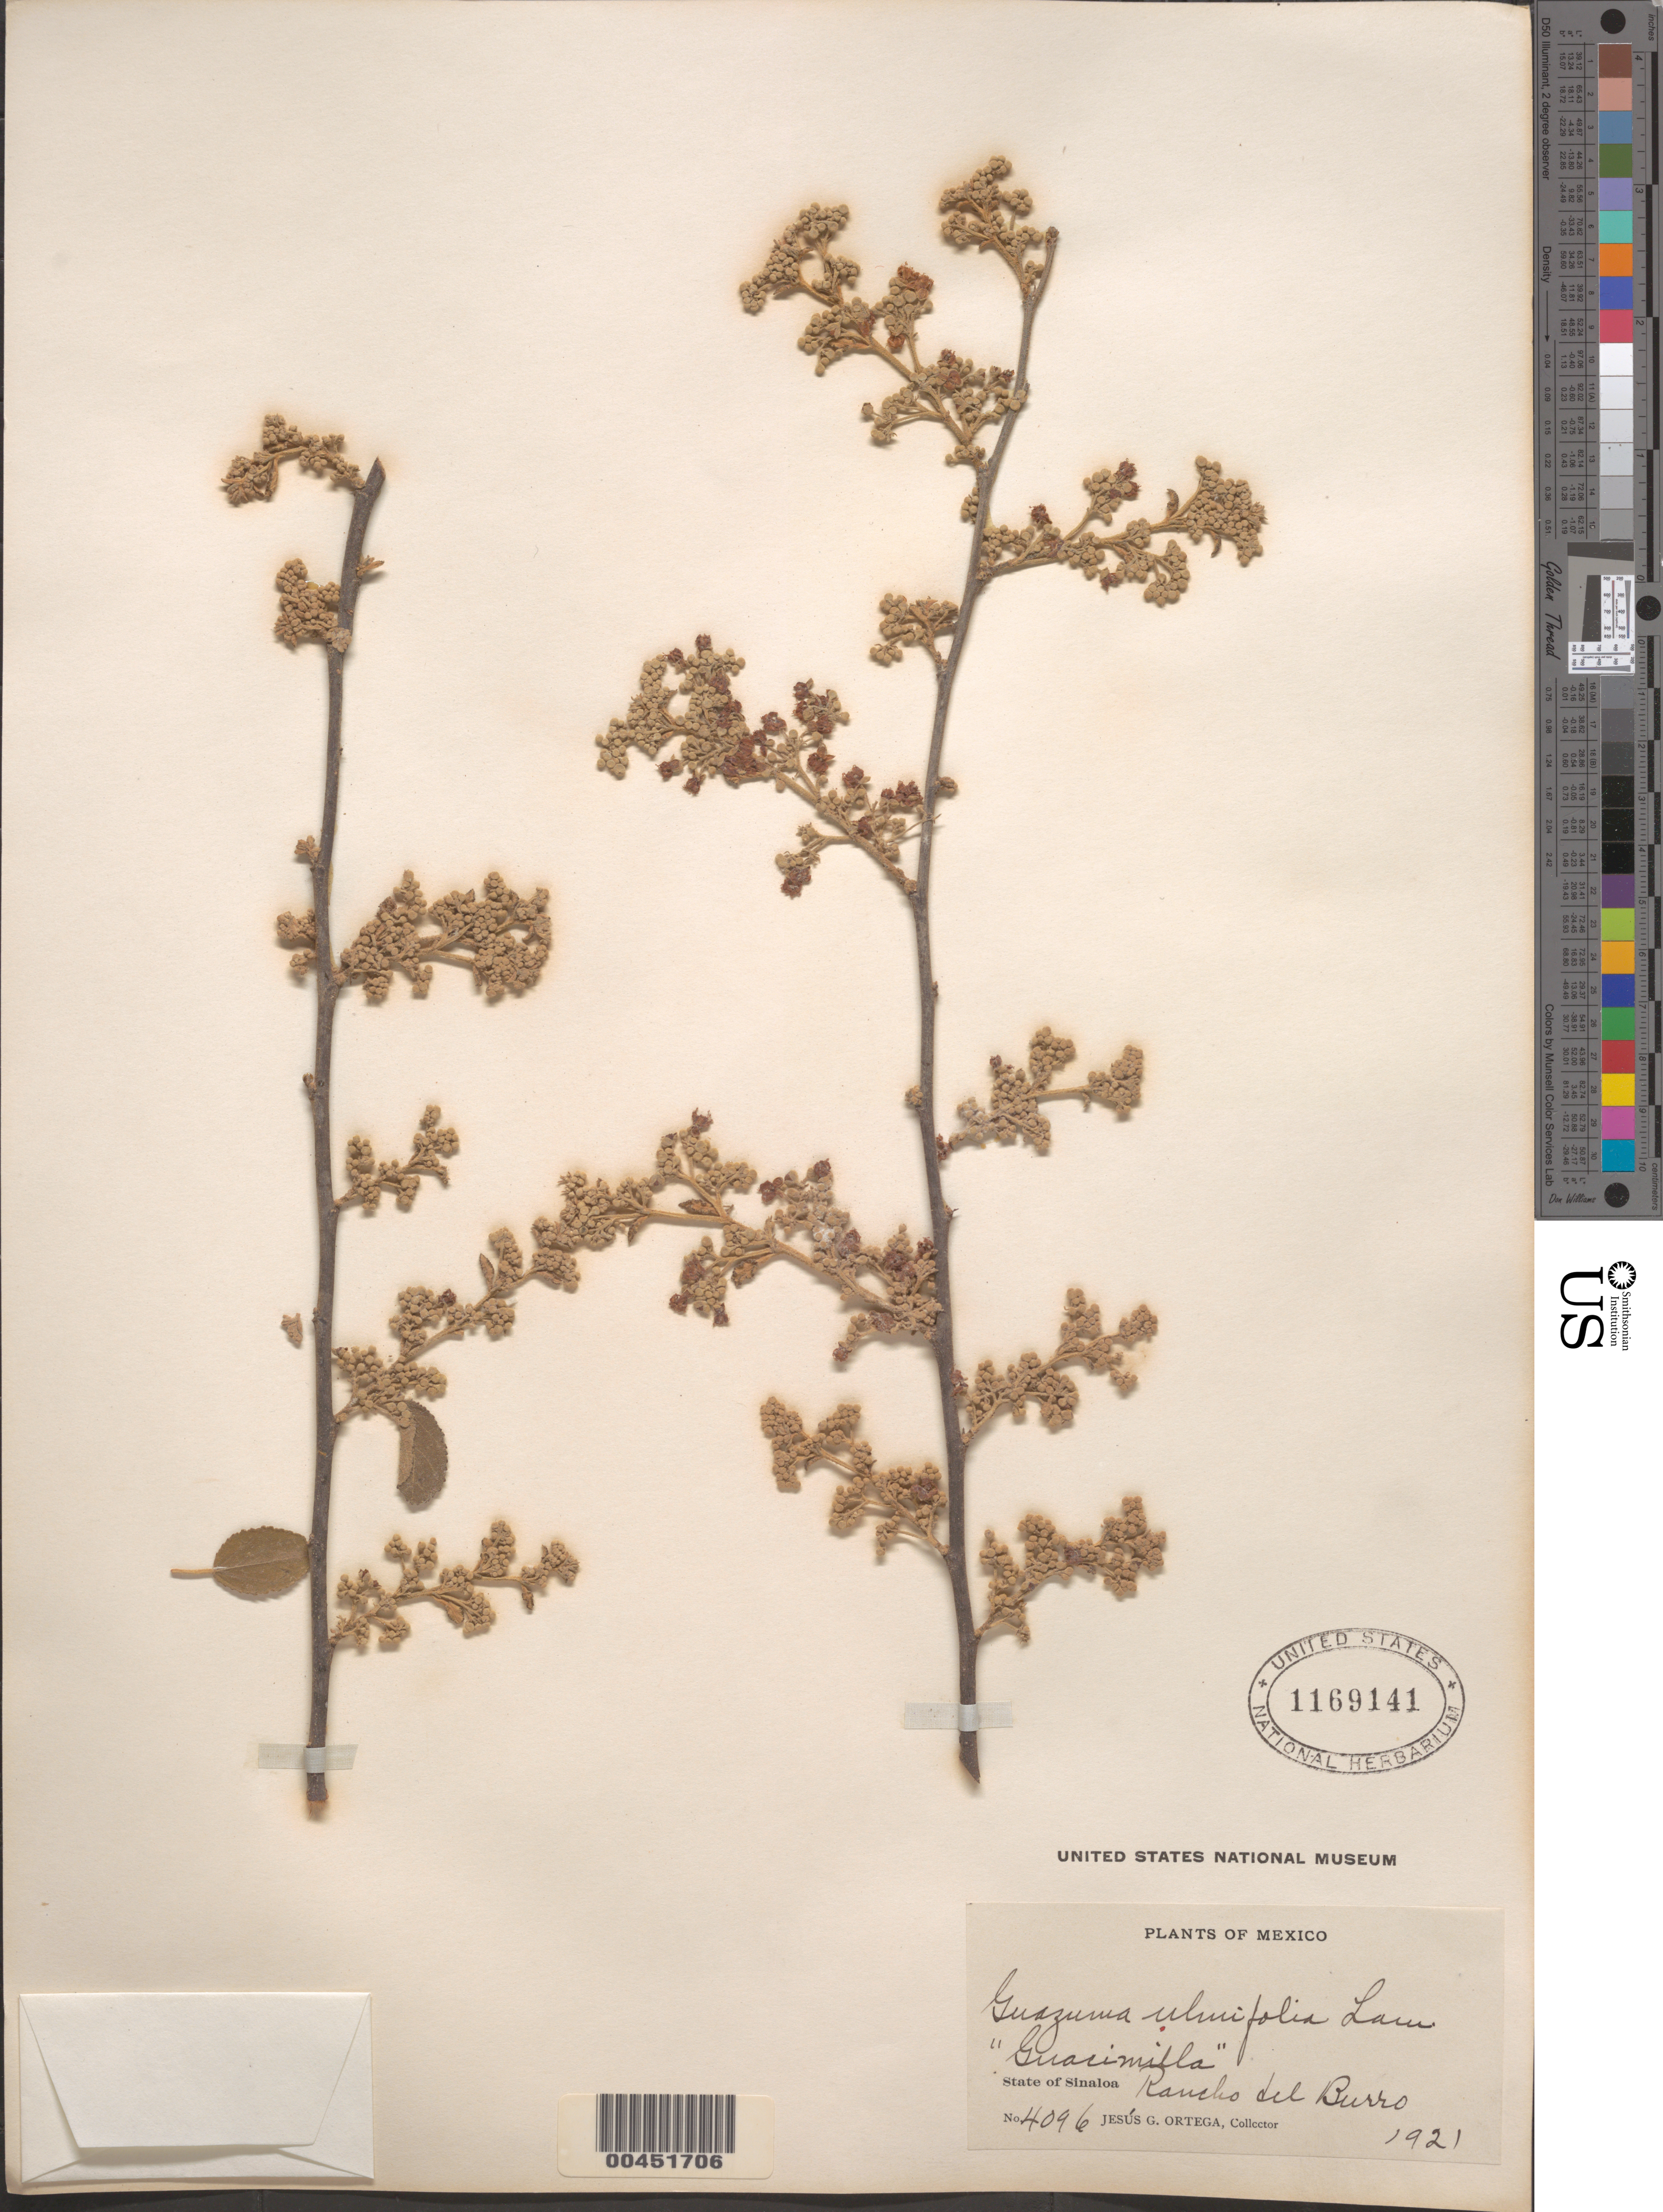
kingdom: Plantae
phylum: Tracheophyta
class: Magnoliopsida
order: Malvales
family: Malvaceae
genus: Guazuma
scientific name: Guazuma ulmifolia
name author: Lam.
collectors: J. Ortega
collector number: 4096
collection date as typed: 1921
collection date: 1921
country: Mexico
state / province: Sinaloa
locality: Rancho del Burro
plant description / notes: Common name: Guacimilla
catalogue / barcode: US 1169141